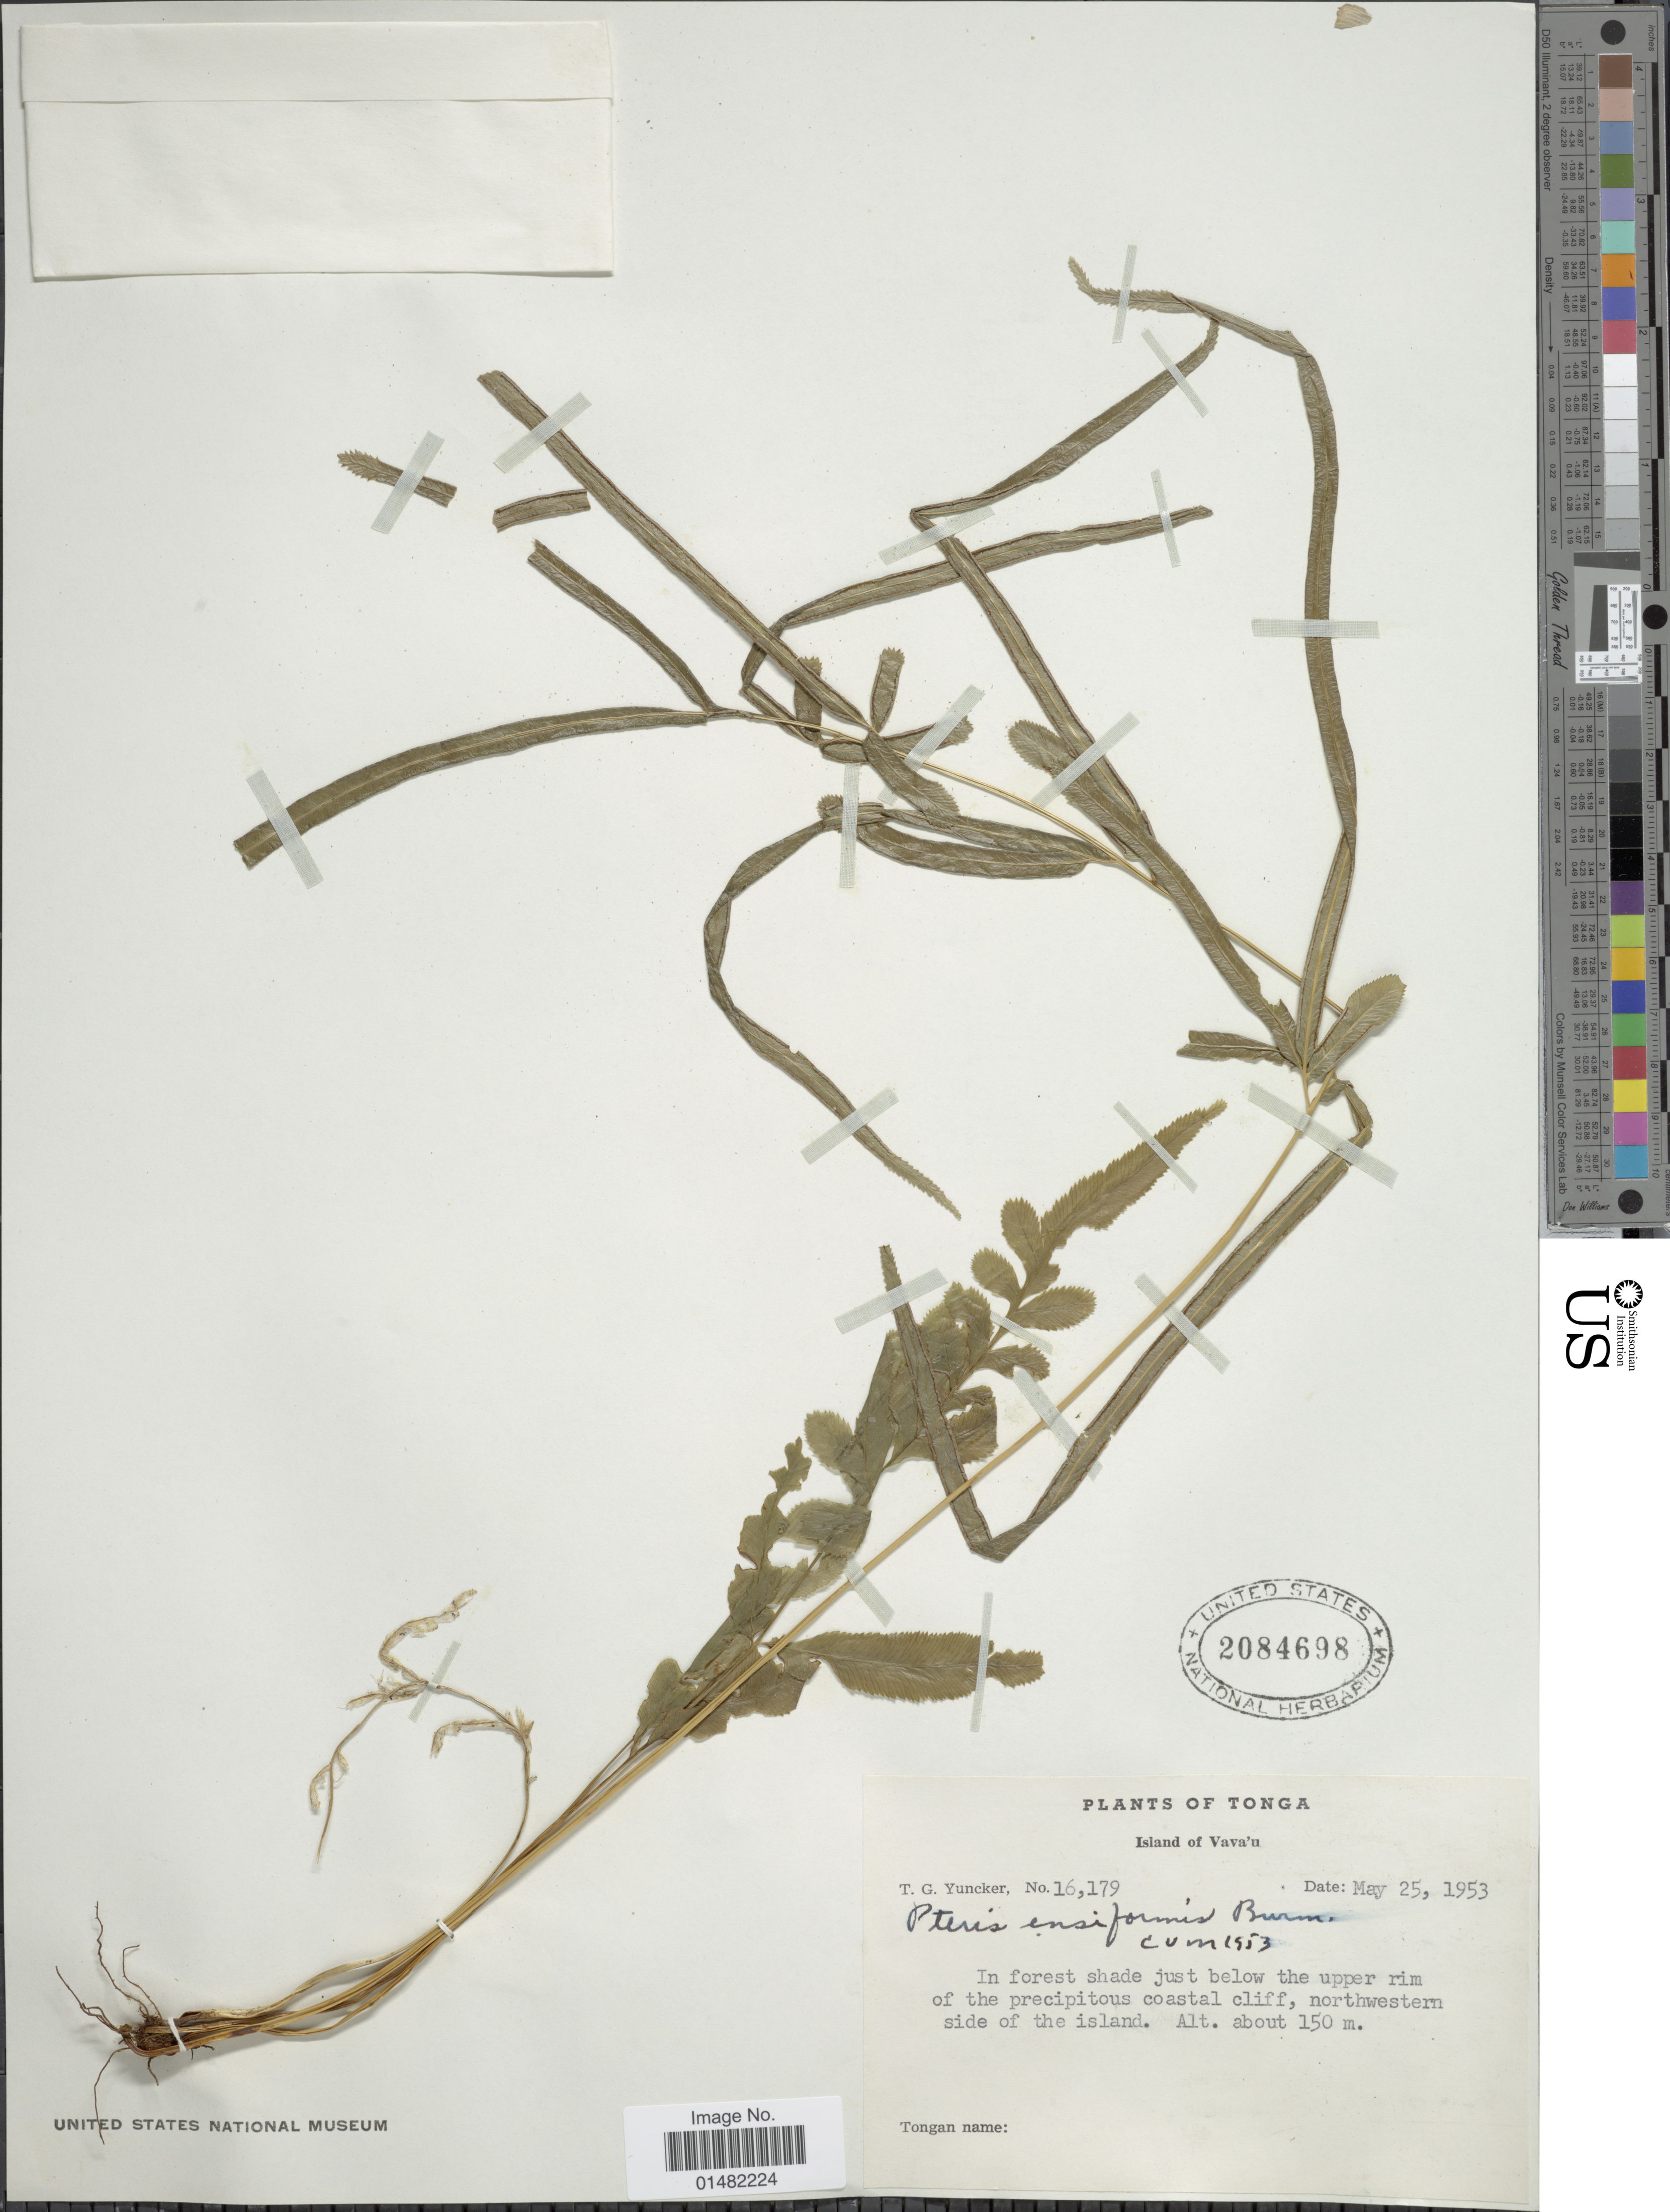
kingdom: Plantae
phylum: Tracheophyta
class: Polypodiopsida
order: Polypodiales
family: Pteridaceae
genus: Pteris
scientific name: Pteris ensiformis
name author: Burm. f.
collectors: T. G. Yuncker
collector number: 16179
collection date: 1953-05-25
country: Tonga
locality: Island of Vava'u, in forest shade just below the upper rim of the precipitous coastal cliff, northwestern side of the island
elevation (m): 150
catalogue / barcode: US 2084698